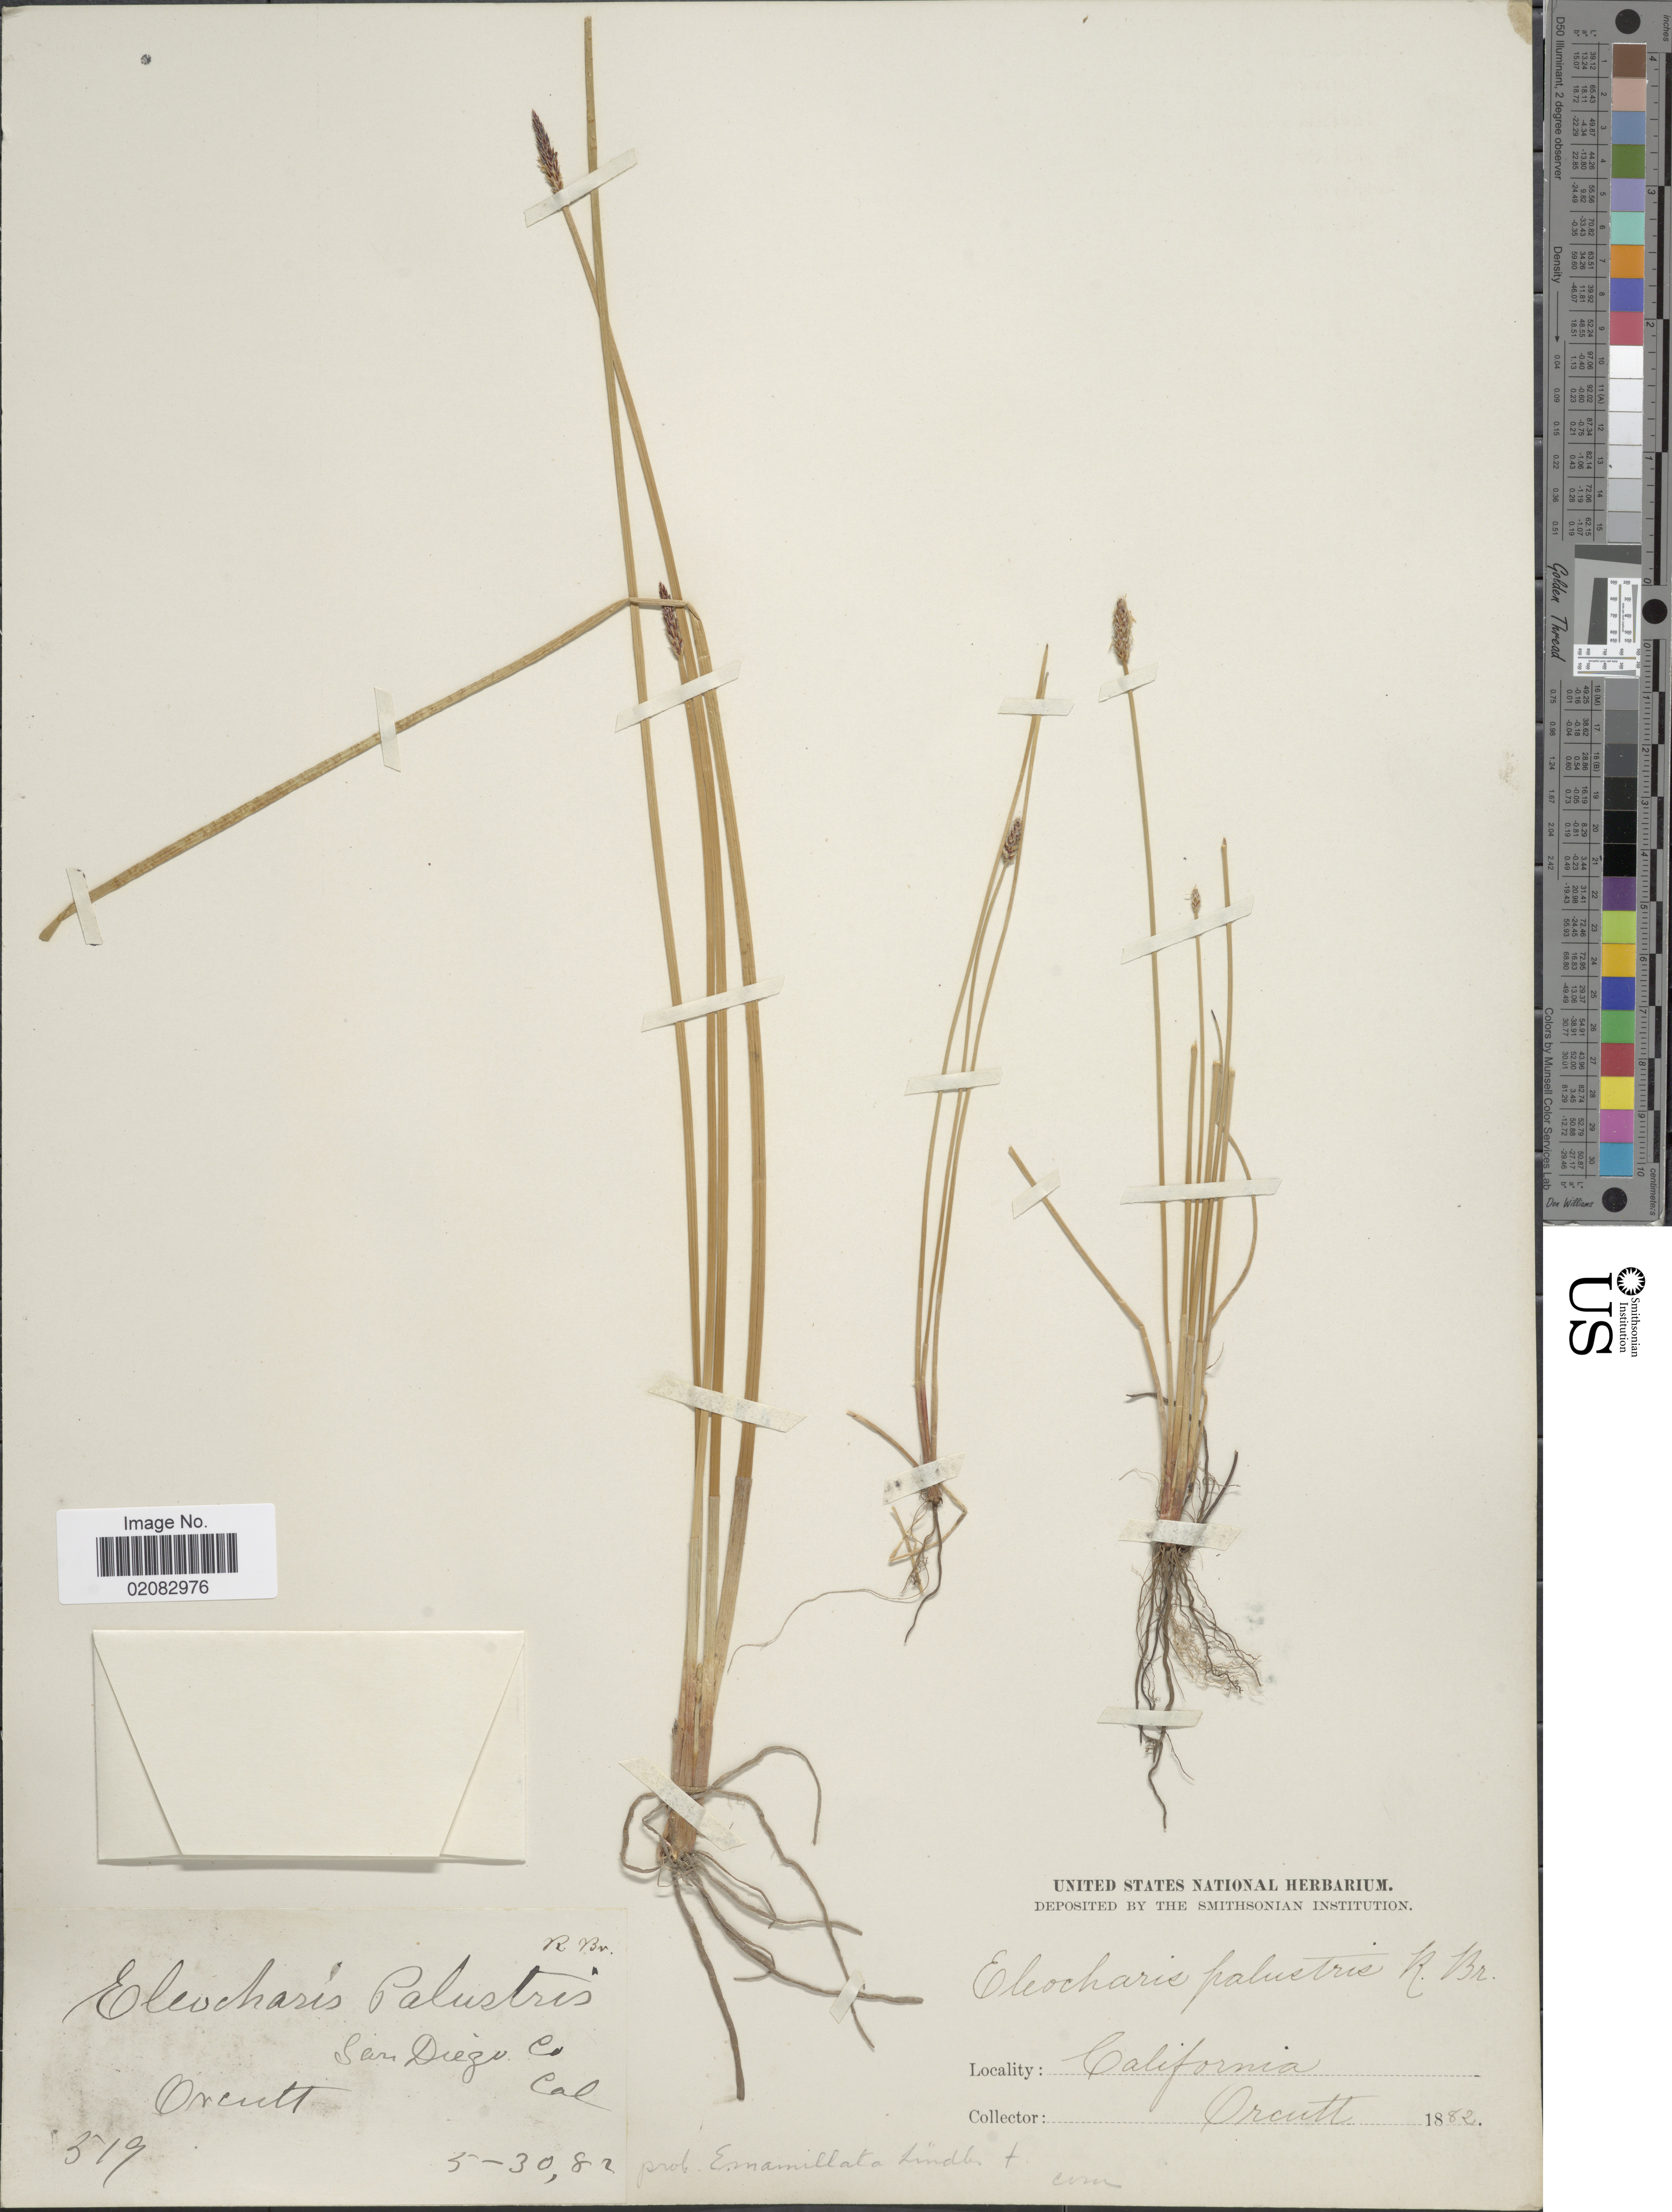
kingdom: Plantae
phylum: Tracheophyta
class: Liliopsida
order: Poales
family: Cyperaceae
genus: Eleocharis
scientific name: Eleocharis macrostachya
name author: Britton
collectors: -- Orcutt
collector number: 519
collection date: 1882-05-30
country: United States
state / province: California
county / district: San Diego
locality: San Diego Co